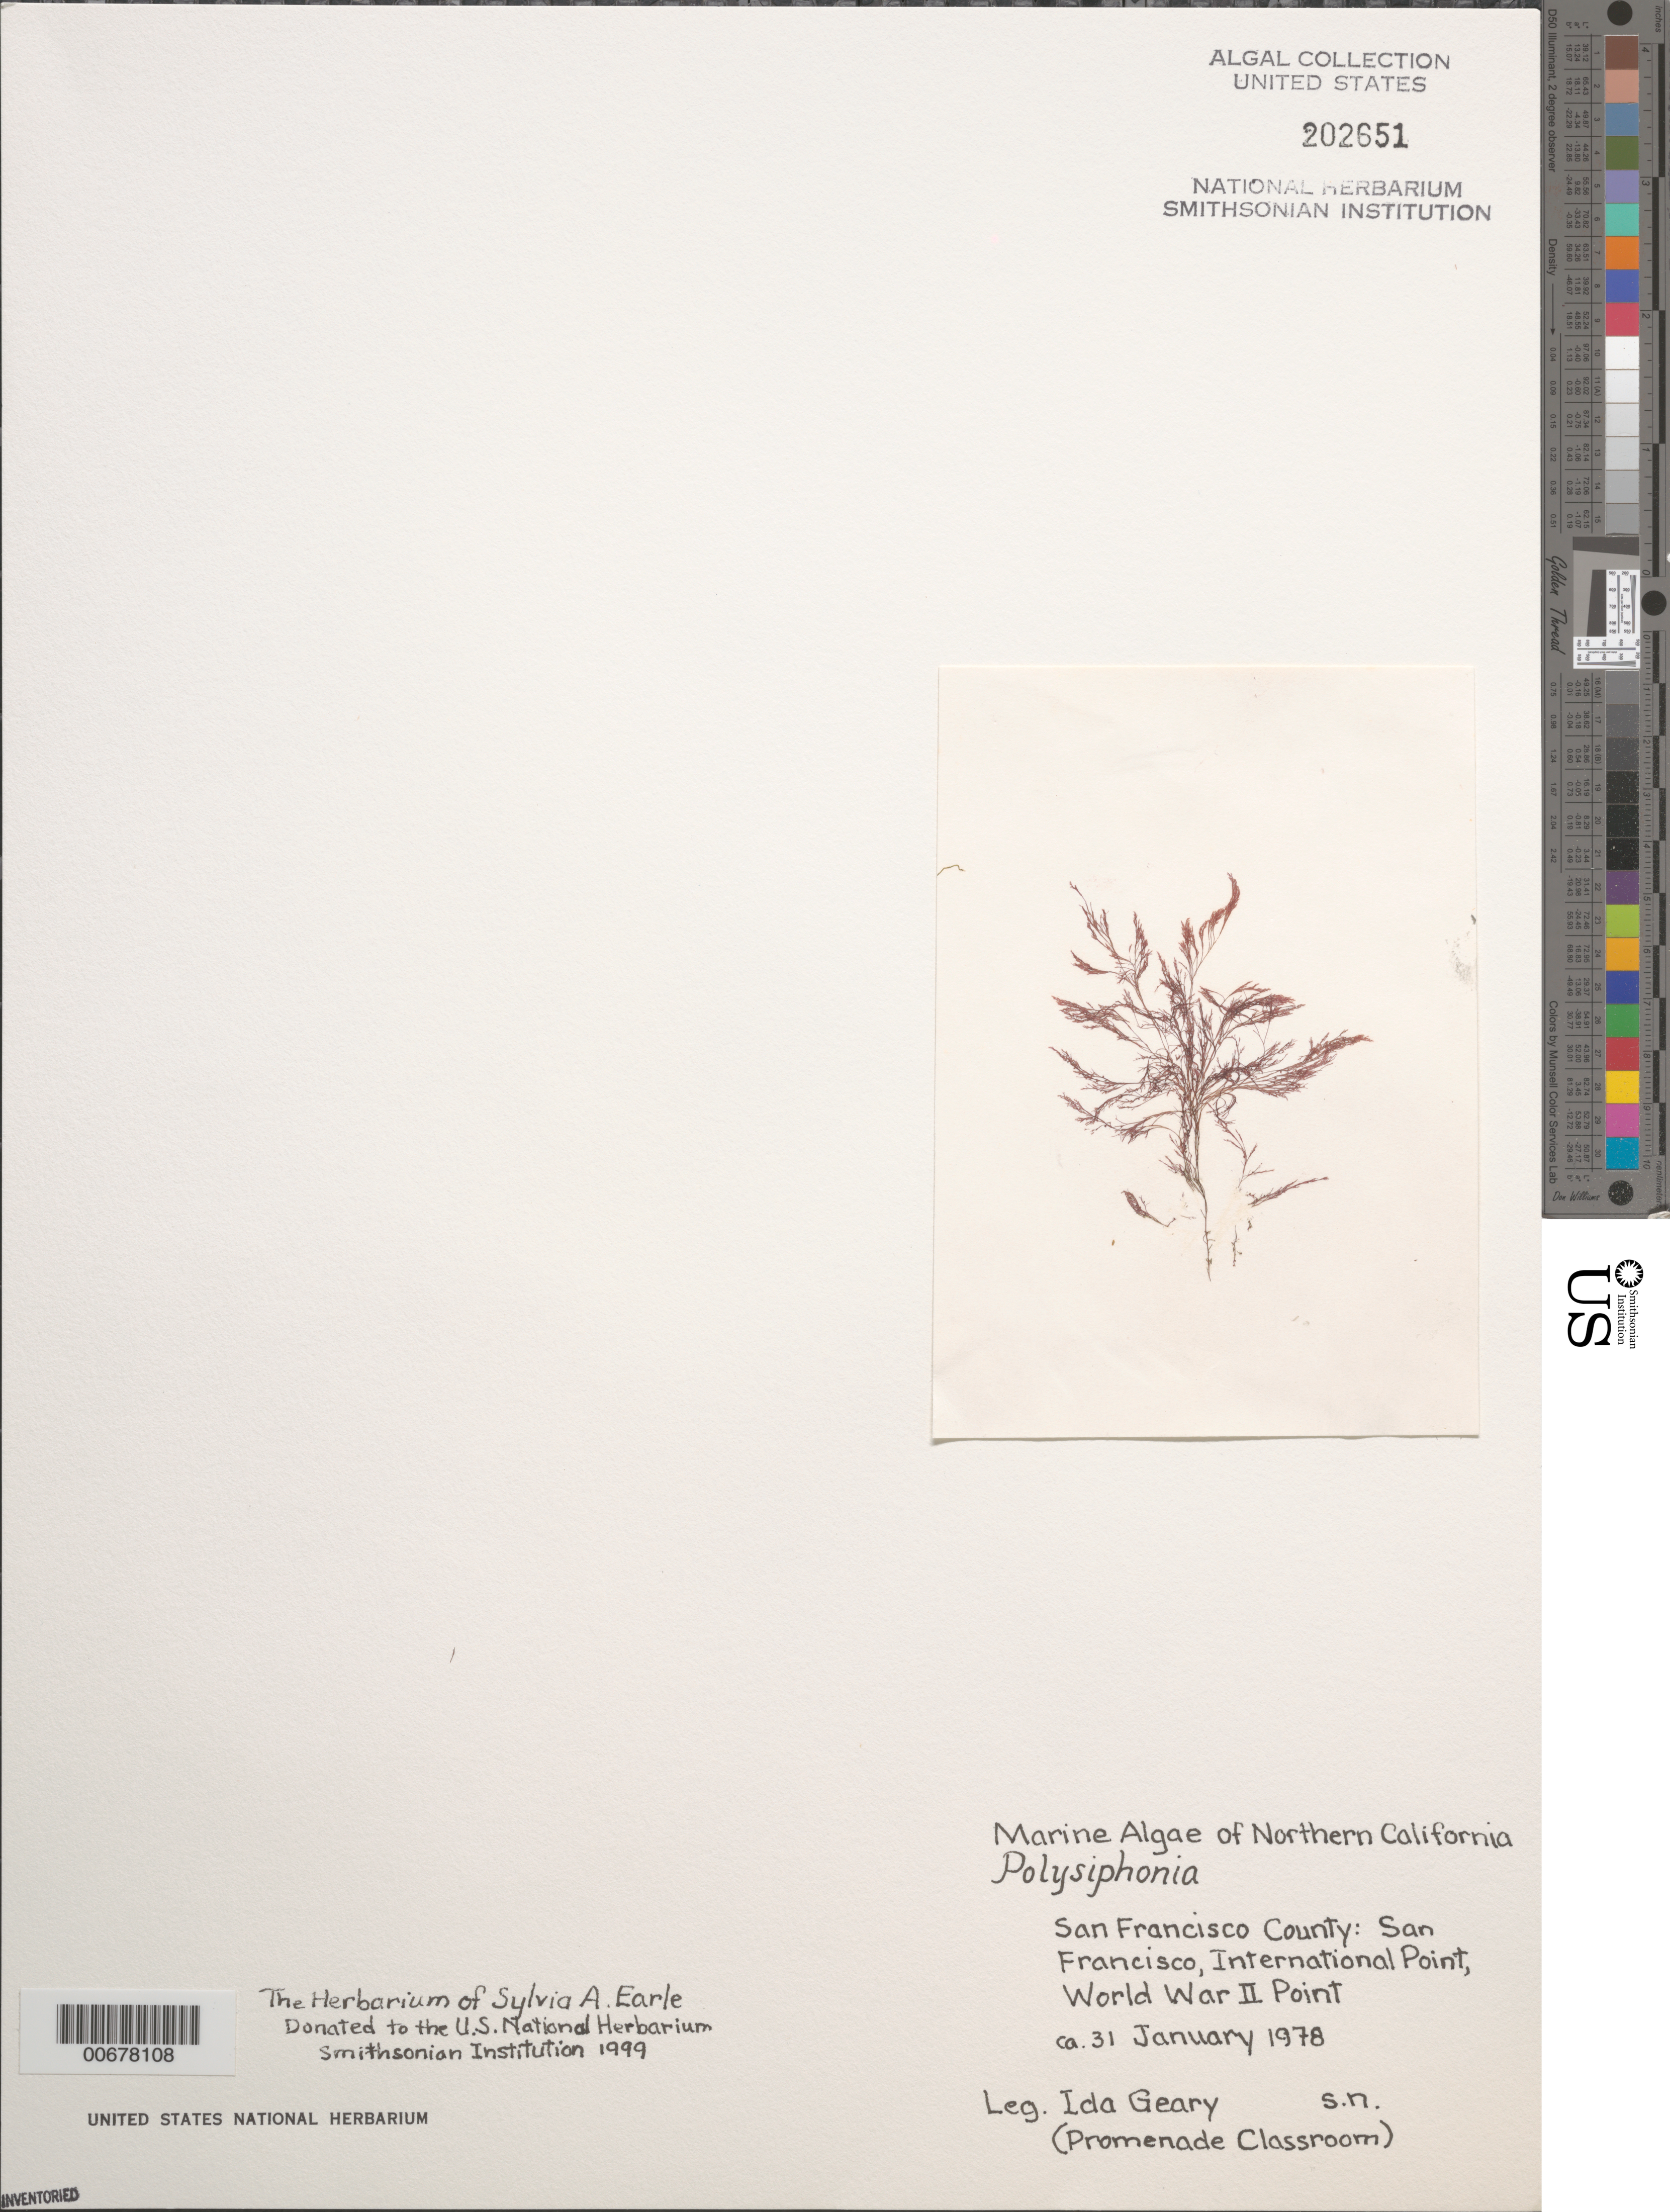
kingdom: Plantae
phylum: Rhodophyta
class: Florideophyceae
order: Ceramiales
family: Rhodomelaceae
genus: Polysiphonia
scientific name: Polysiphonia sp.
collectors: I. Geary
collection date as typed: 31 Jan 1978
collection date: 1978-01-31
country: United States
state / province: California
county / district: San Francisco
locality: San Francisco, Fort Point, World War II Pier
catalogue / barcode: US 202651